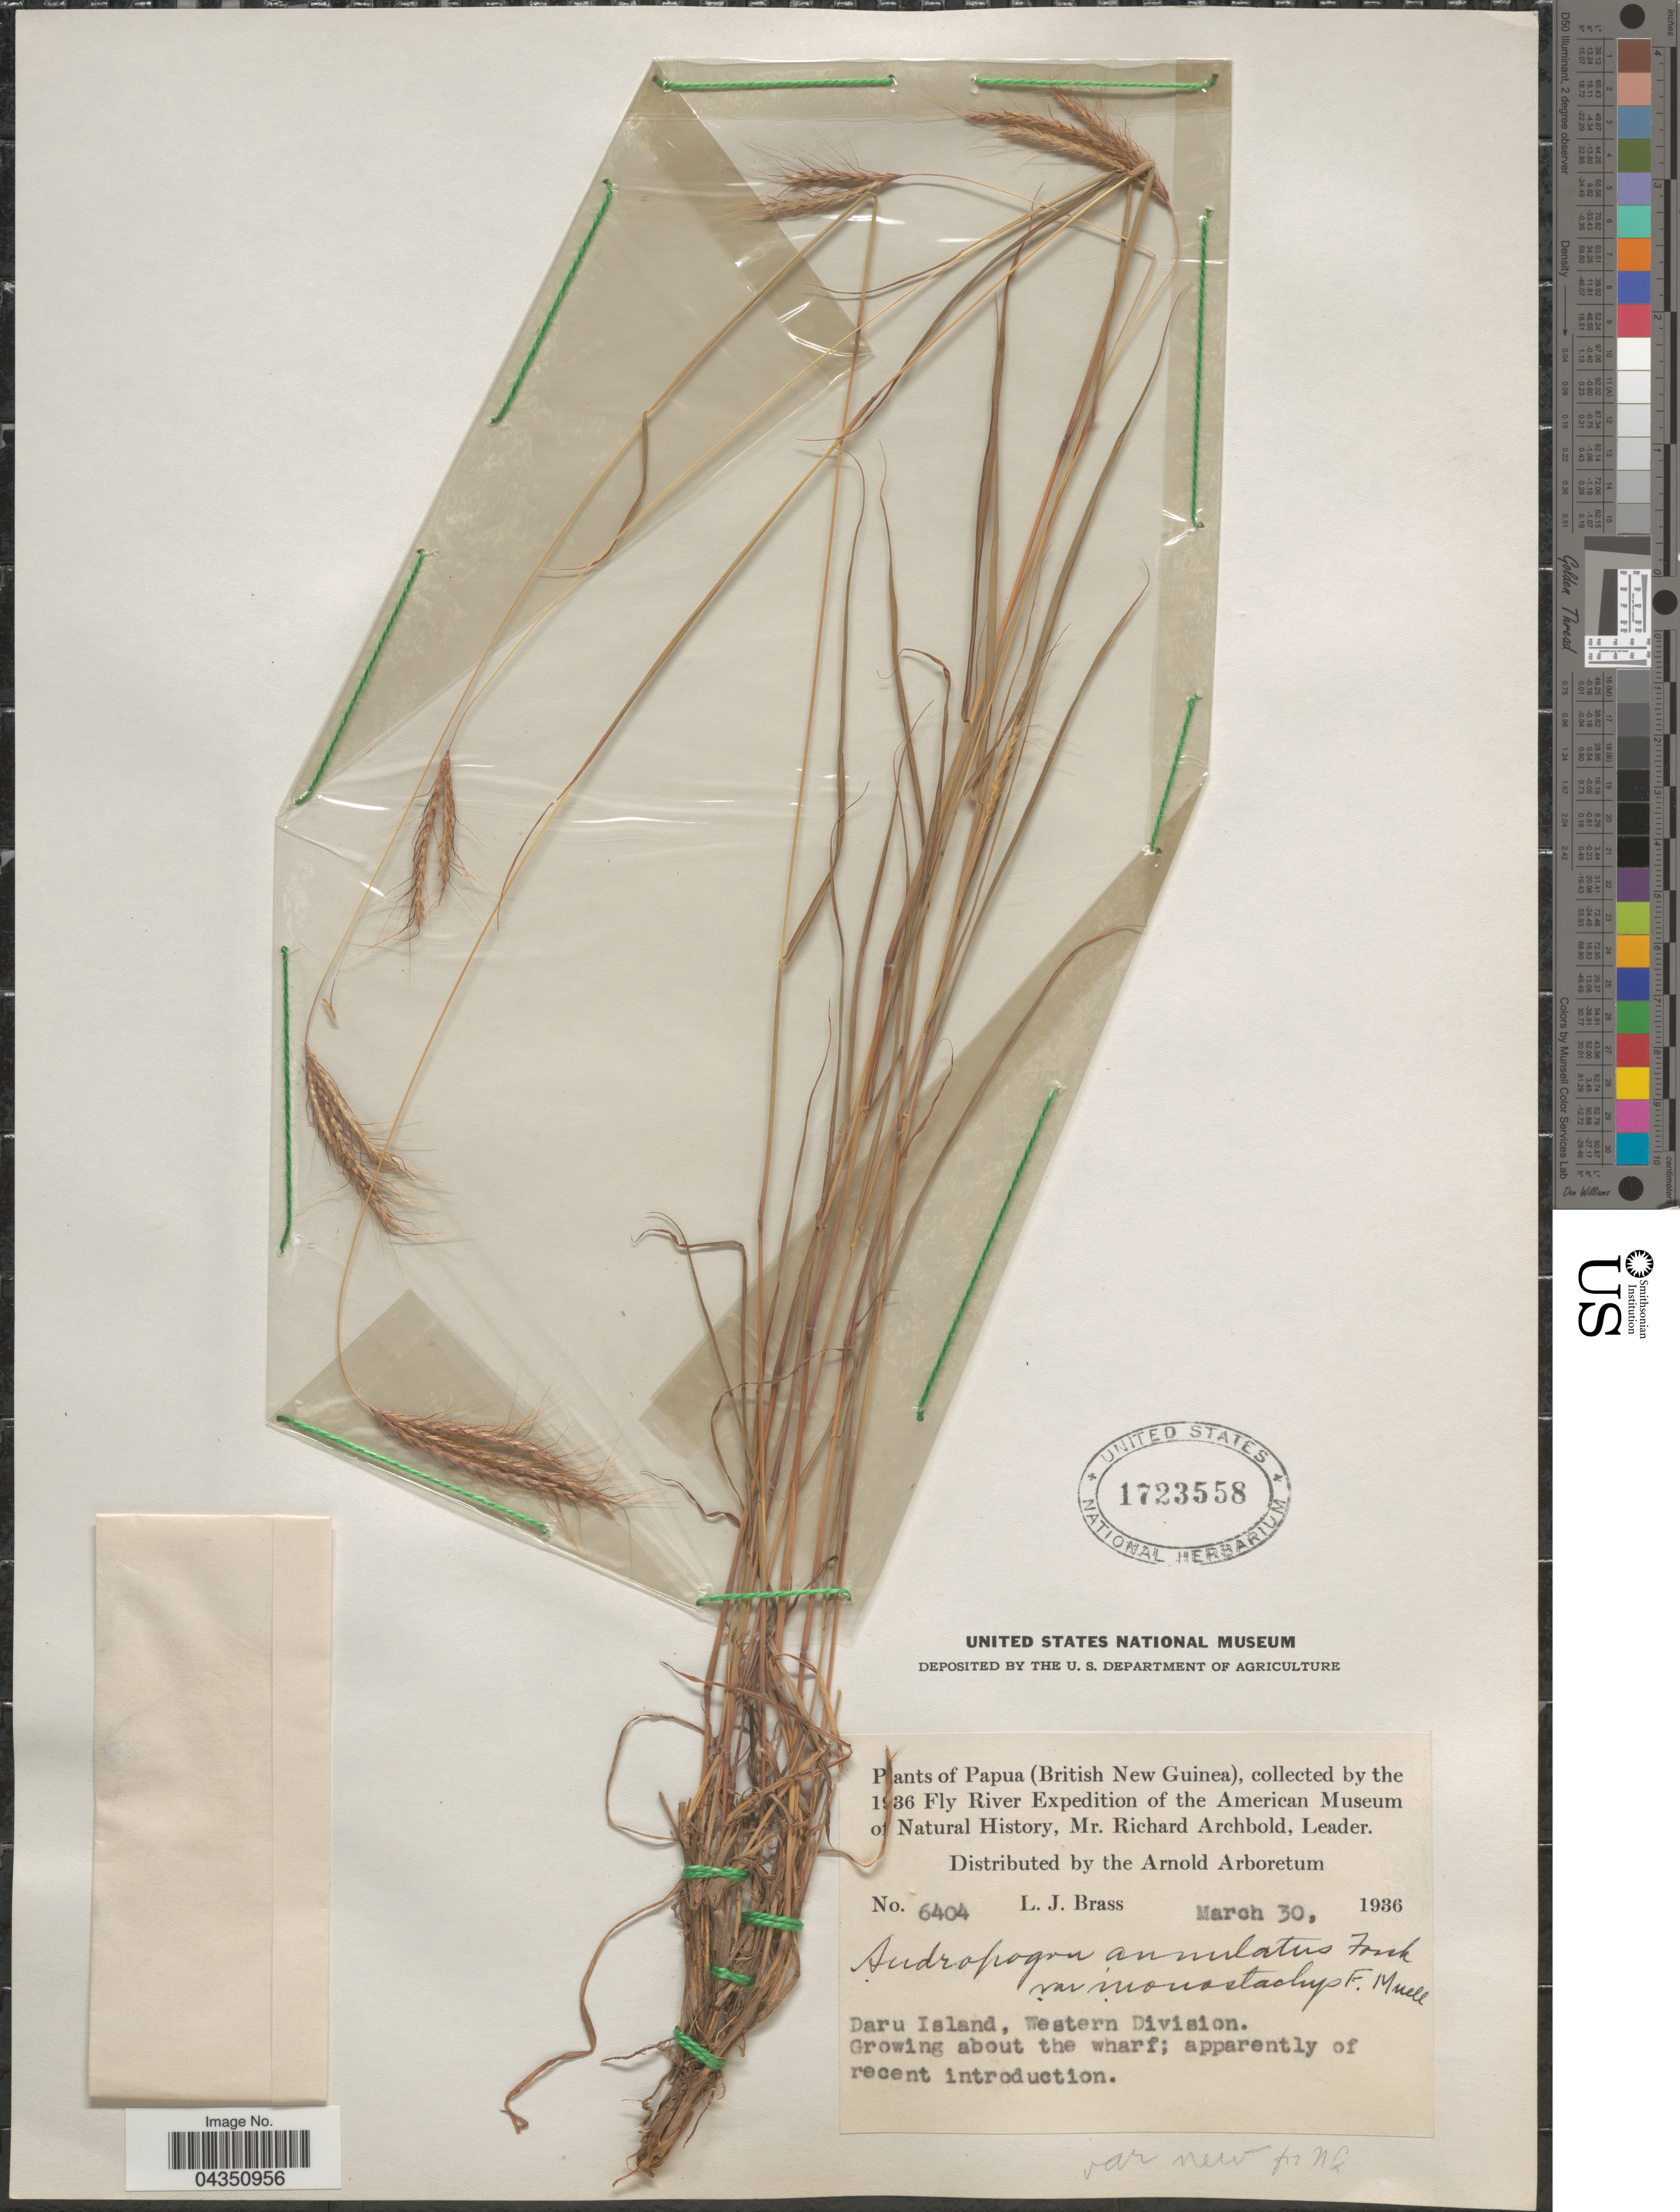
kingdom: Plantae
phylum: Tracheophyta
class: Liliopsida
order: Poales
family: Poaceae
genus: Dichanthium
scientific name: Dichanthium annulatum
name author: (Forssk.) Stapf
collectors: L. J. Brass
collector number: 6404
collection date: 1936-03-30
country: Papua New Guinea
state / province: Manus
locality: Papua (British New Guinea). 1 [illegible text]36 Fly River Expedition of the American Museum o [illegible text] Natural History. Daru Island, Western Division. About the wharf.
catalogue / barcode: US 1723558